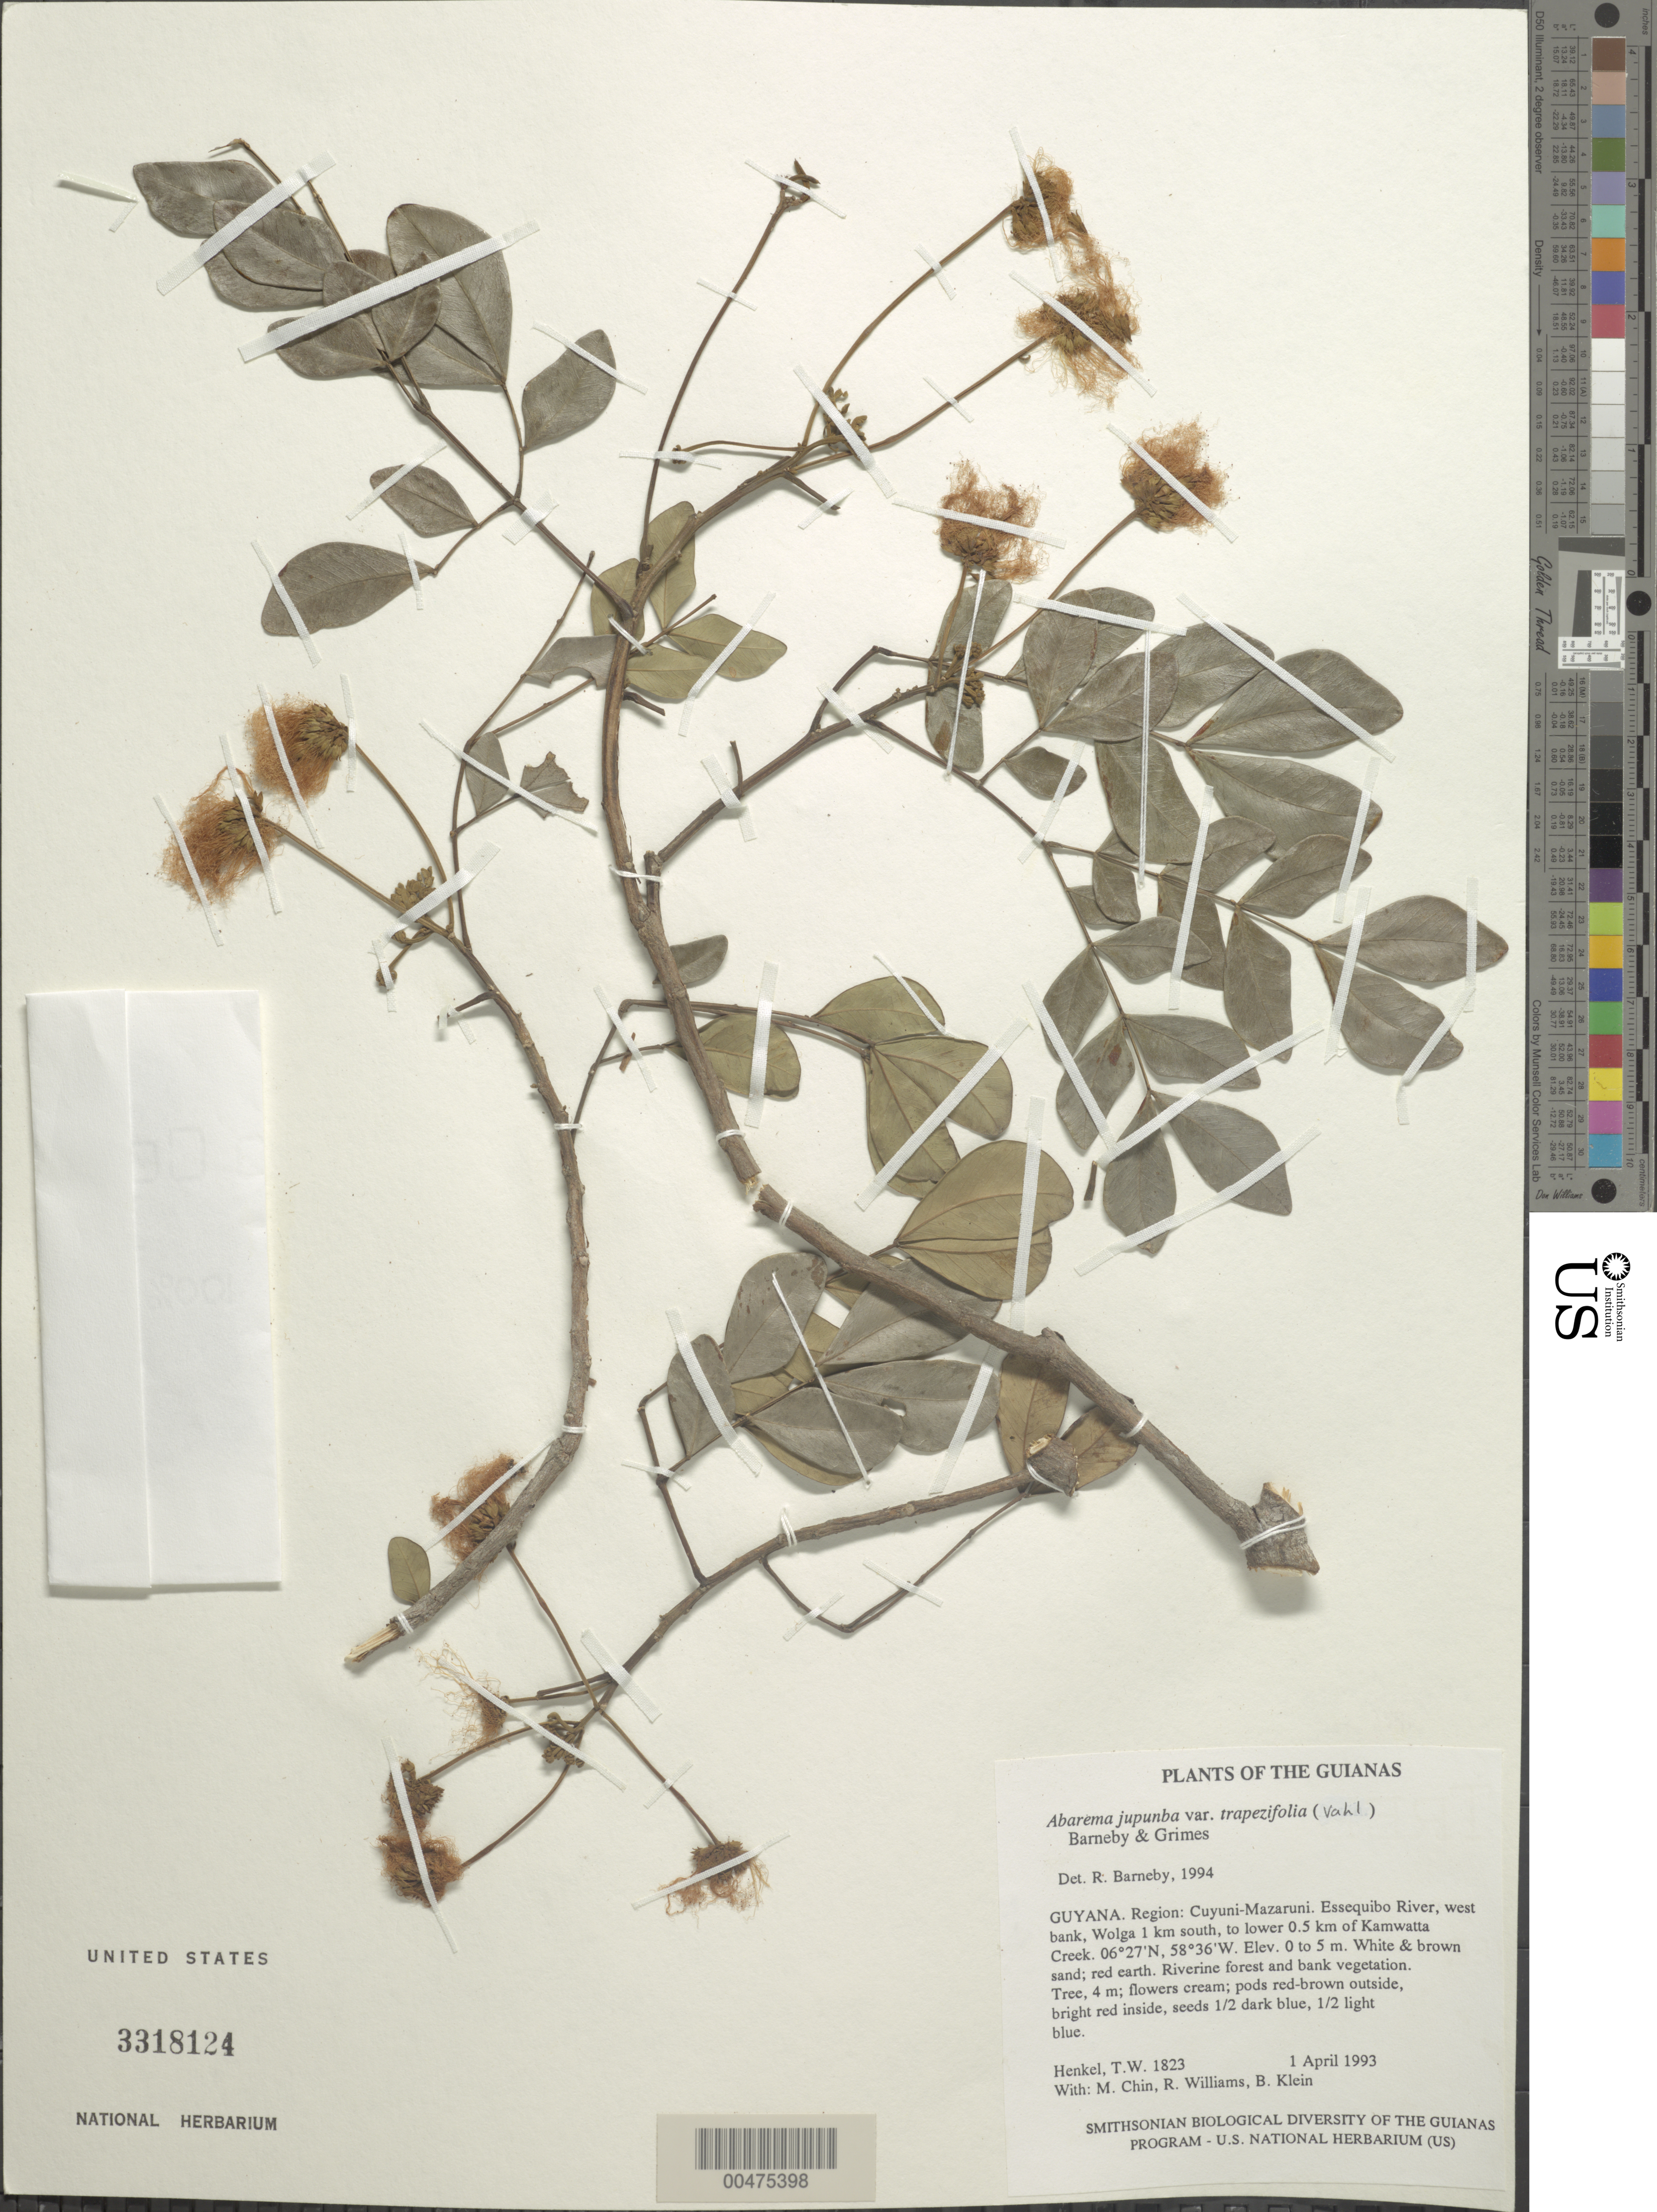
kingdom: Plantae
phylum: Tracheophyta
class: Magnoliopsida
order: Fabales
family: Fabaceae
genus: Jupunba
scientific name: Jupunba trapezifolia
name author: (Vahl) Moldenke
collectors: T. Henkel, M. Chin, R. Williams & B. Klein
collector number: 1823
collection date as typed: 1 April 1993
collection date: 1993-04-01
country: Guyana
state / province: Cuyuni-Mazaruni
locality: Essequibo River, W bank, Wolga 1 km S, to lower 0.5 km of Kamwatta Creek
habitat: White & brown sand; red earth. Riverine forest and bank vegetation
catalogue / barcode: US 3318124